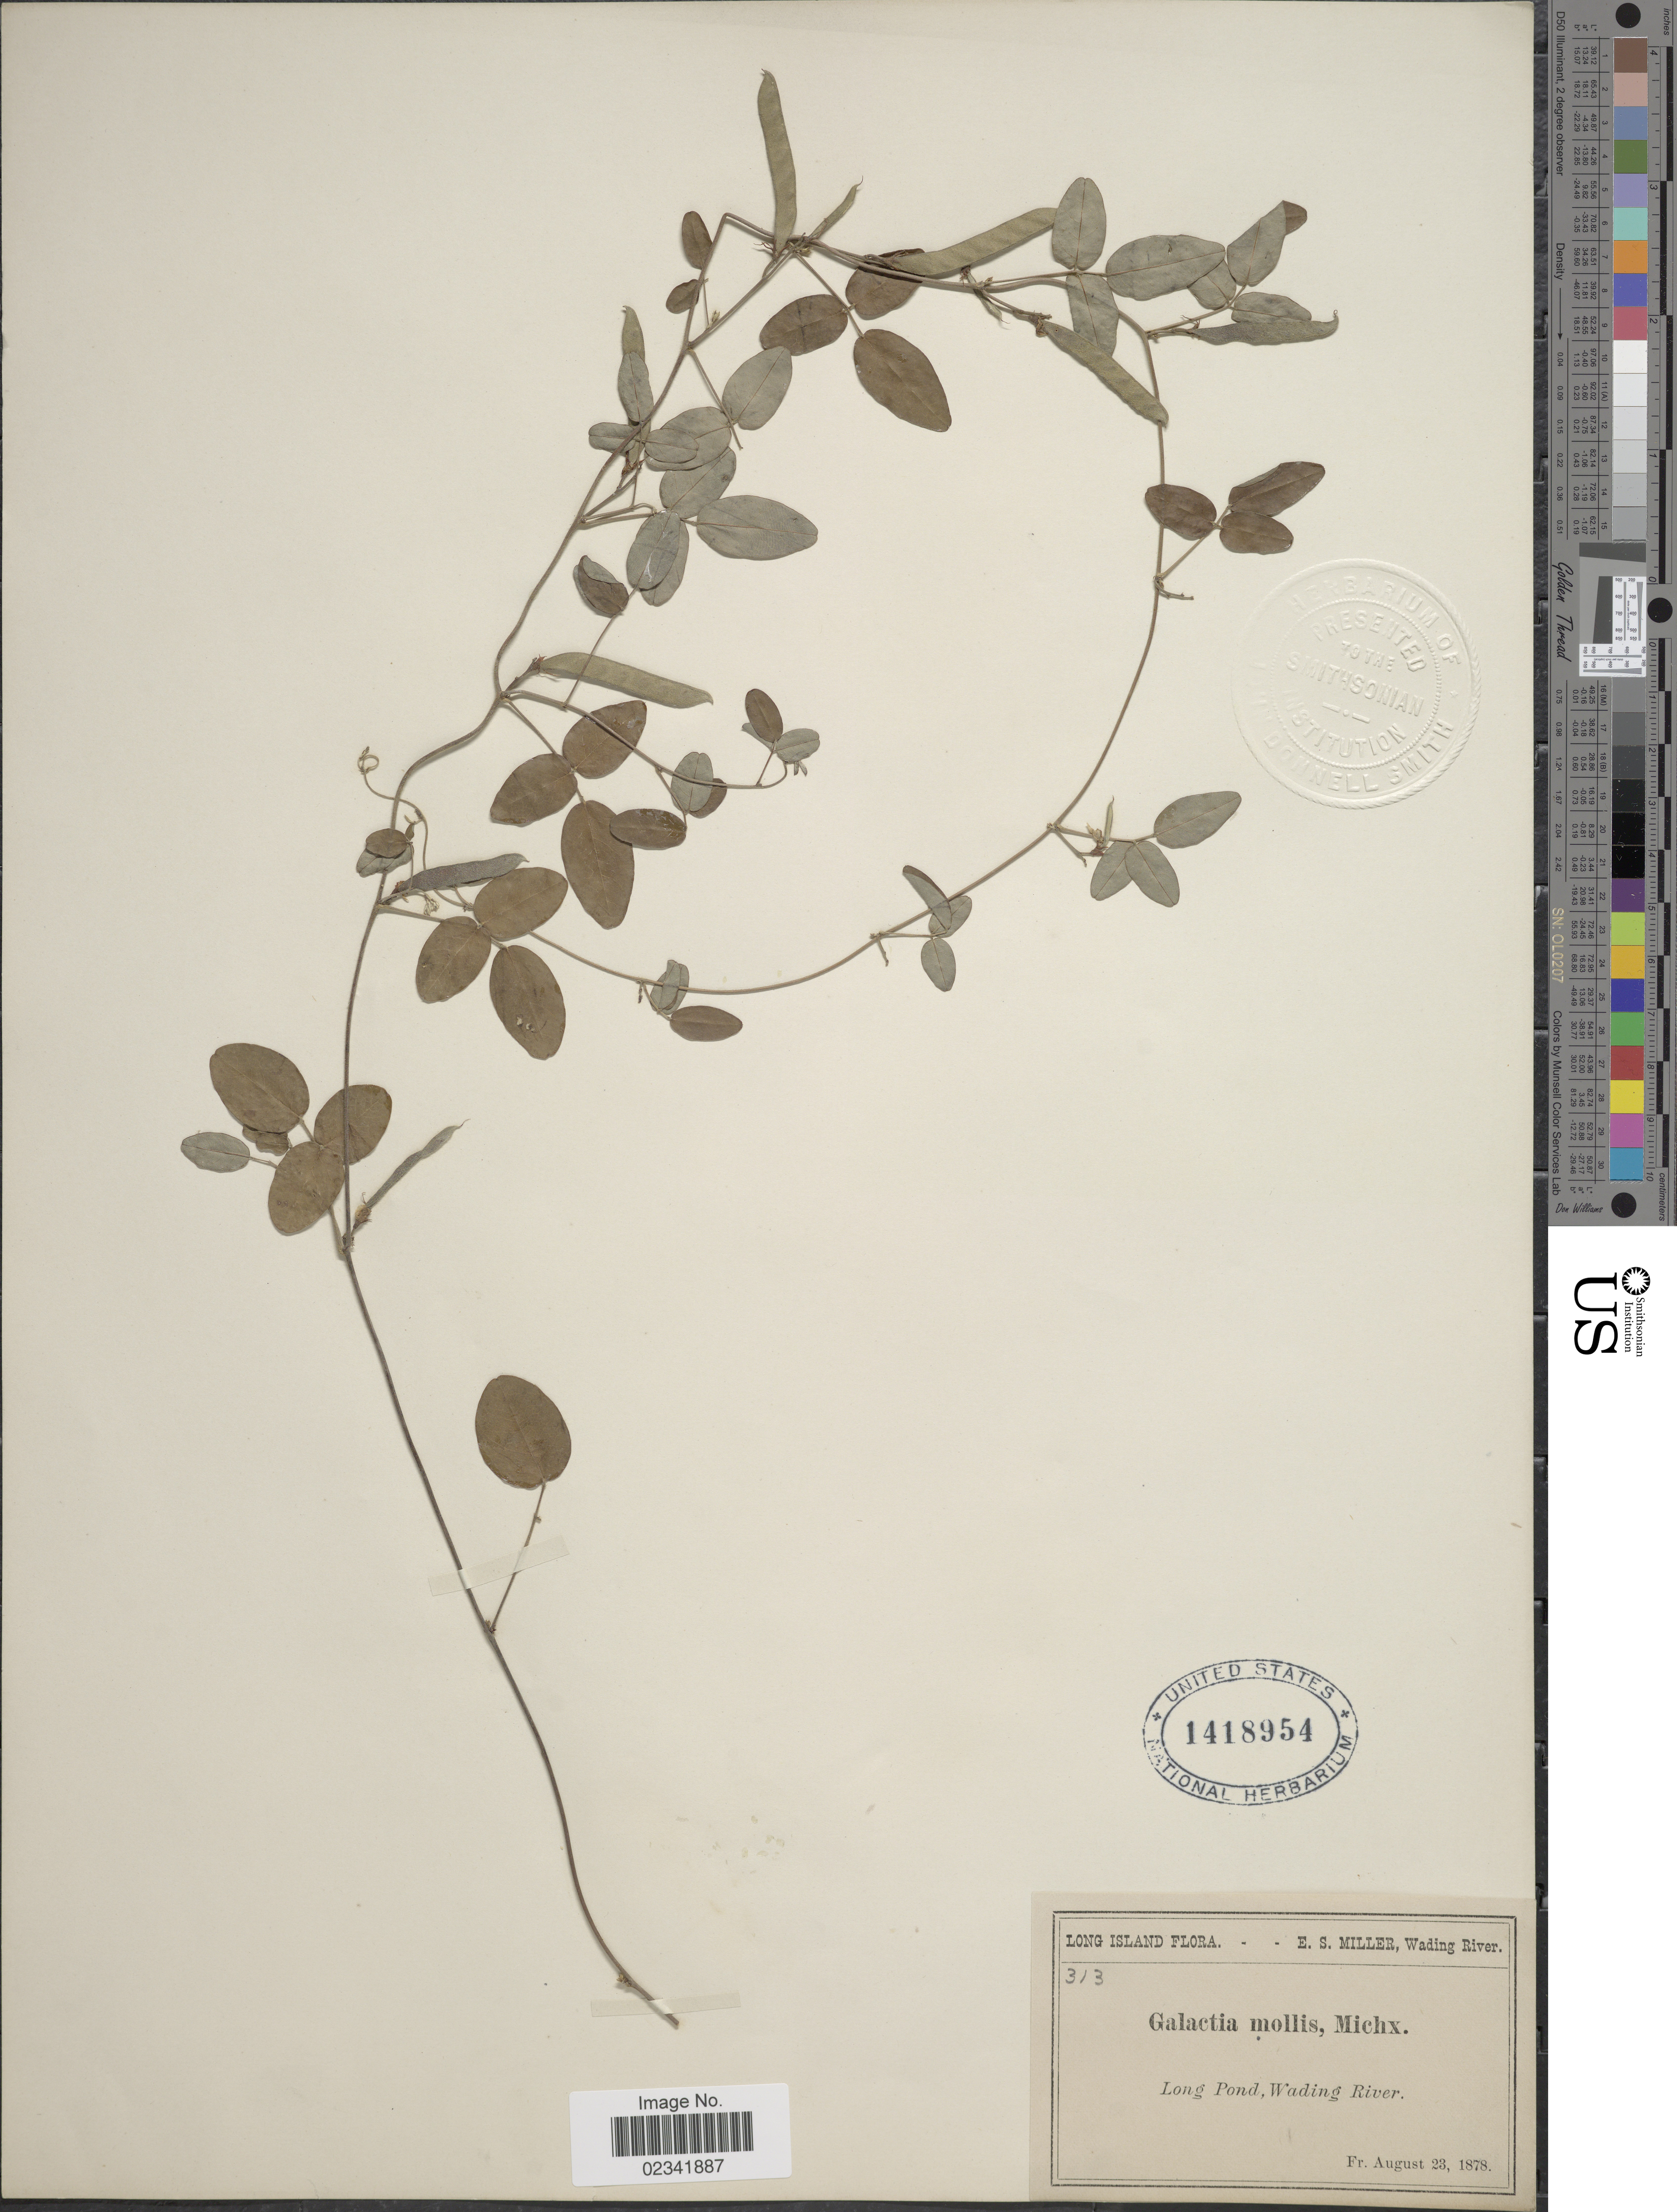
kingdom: Plantae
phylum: Tracheophyta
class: Magnoliopsida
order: Fabales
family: Fabaceae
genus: Galactia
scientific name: Galactia volubilis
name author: (L.) Britton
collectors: E. S. Miller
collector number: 313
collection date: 1878-08-23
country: United States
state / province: New York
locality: Long Pond, Wading River, Long Island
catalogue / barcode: US 1418954